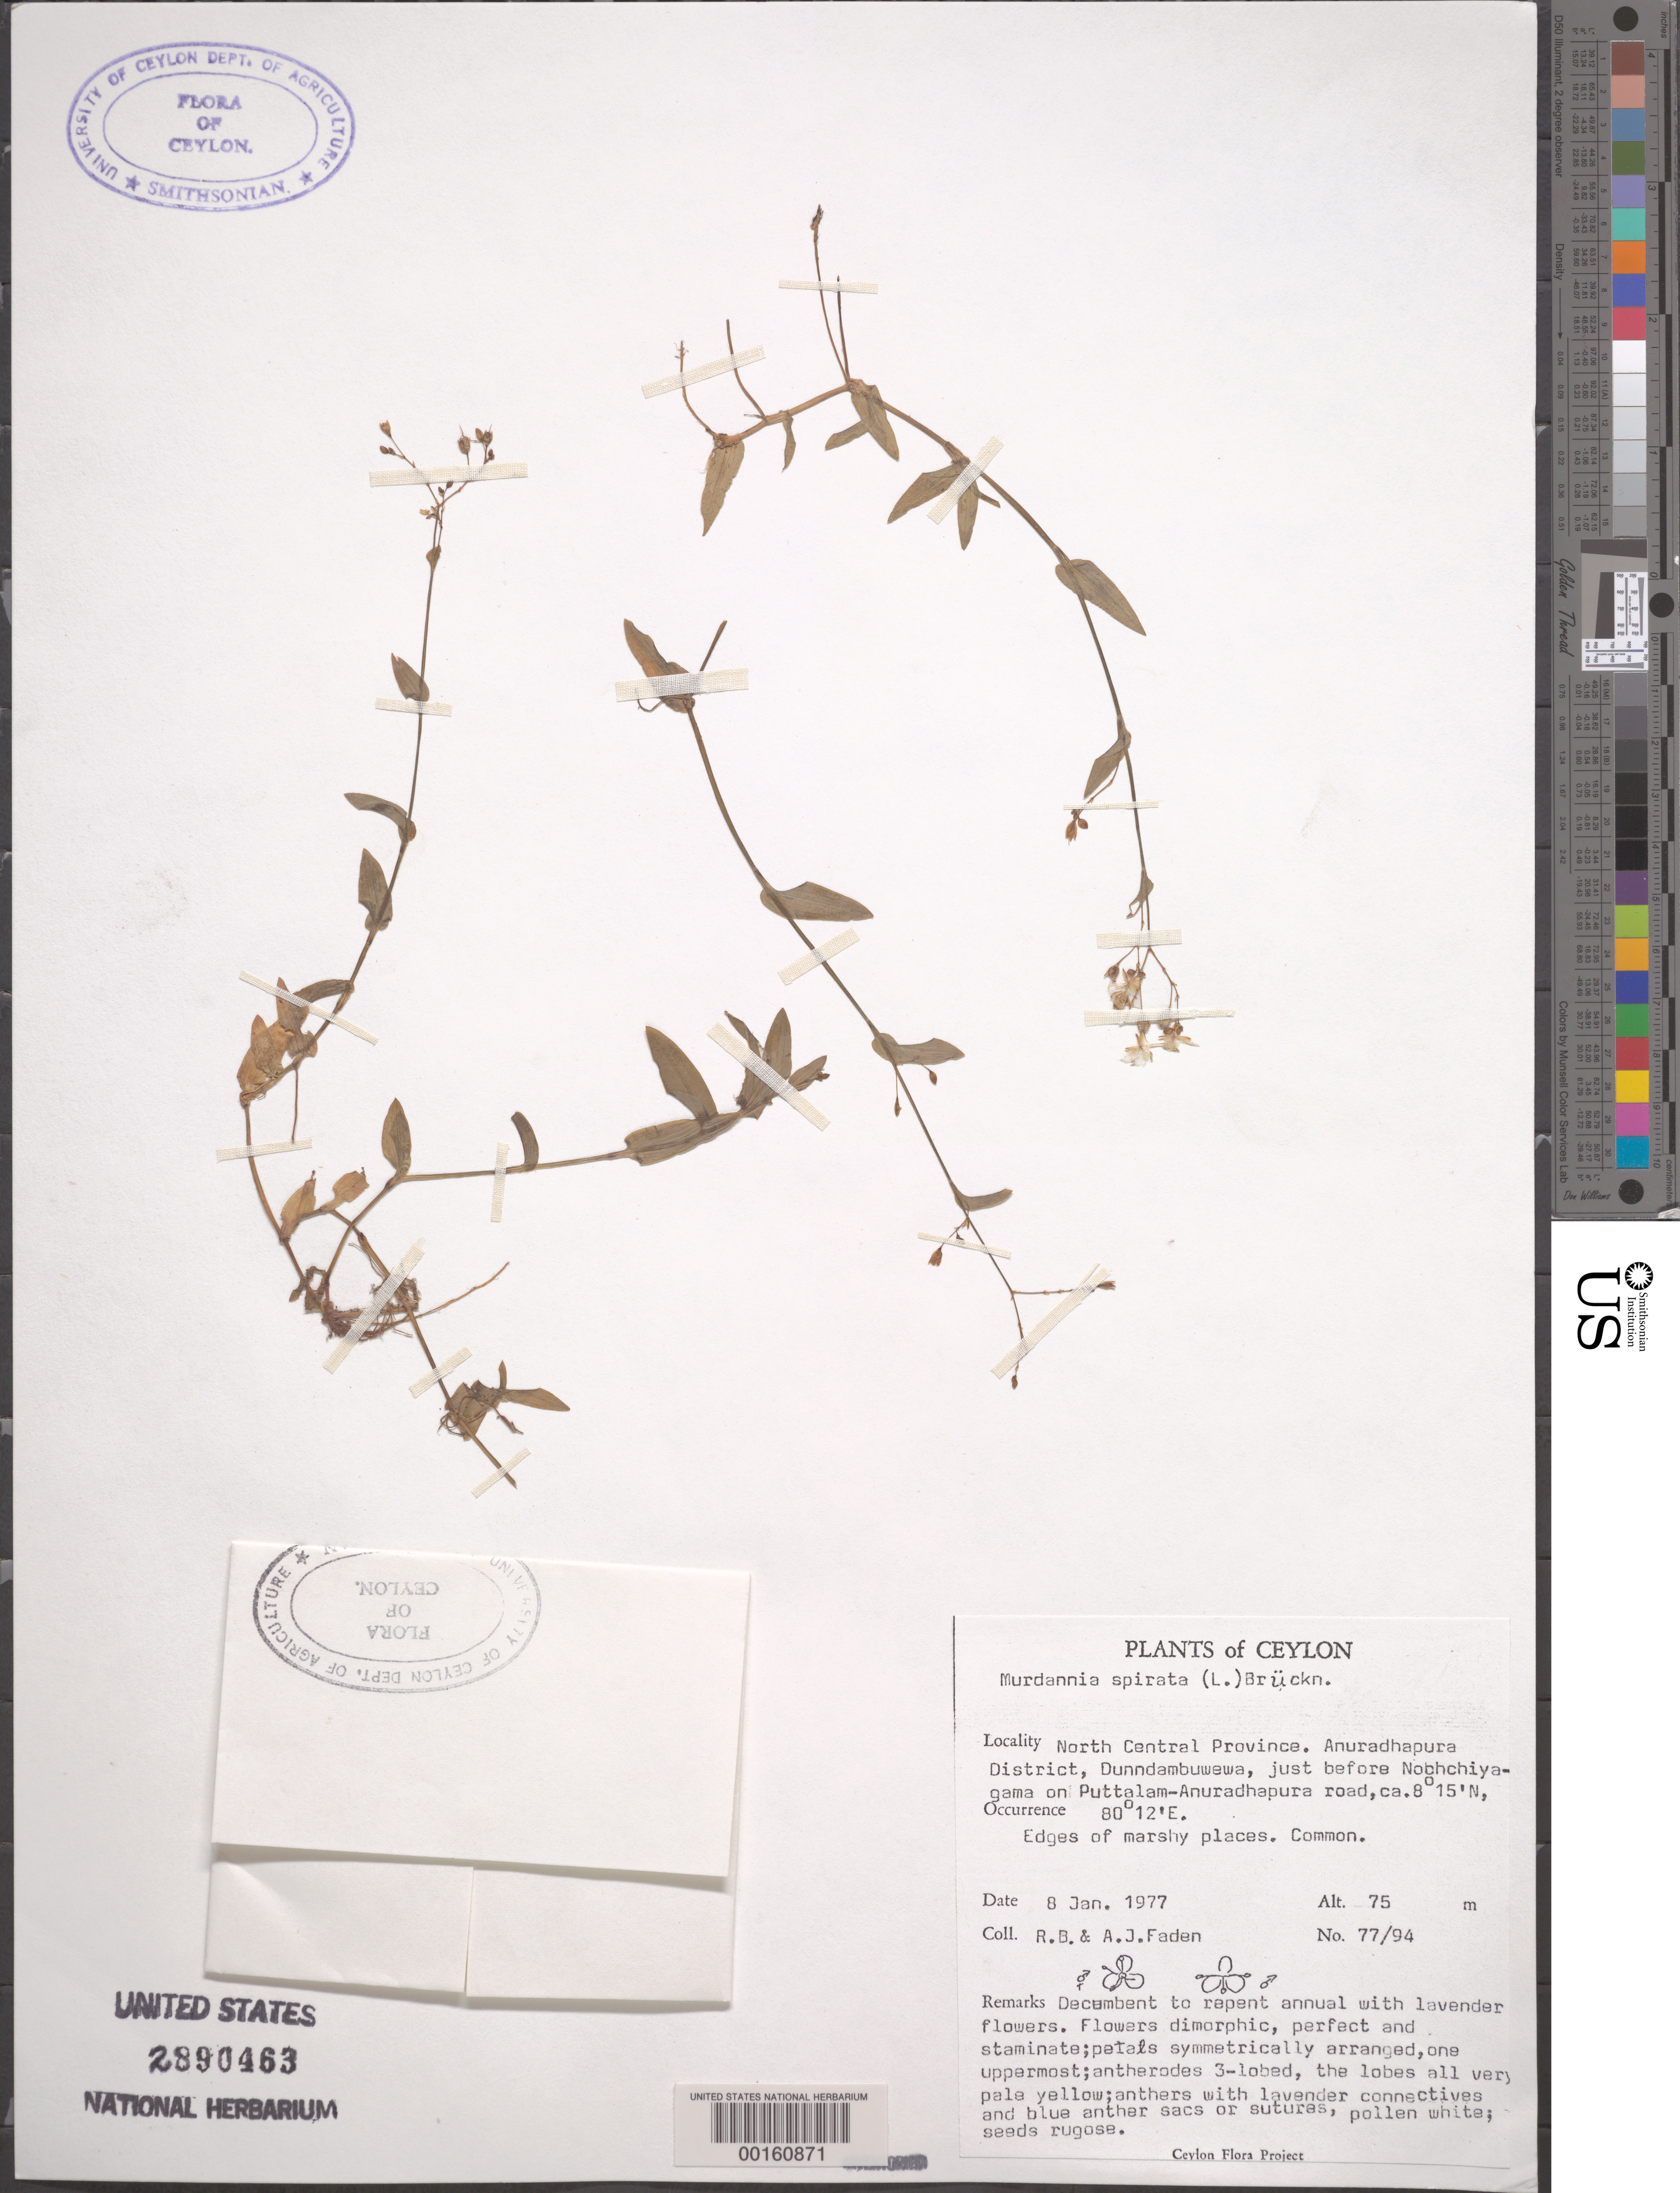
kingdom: Plantae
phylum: Tracheophyta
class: Liliopsida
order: Commelinales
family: Commelinaceae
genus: Murdannia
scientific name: Murdannia spirata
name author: (L.) G. Brückn.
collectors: R. B. Faden & A. J. Faden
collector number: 77/94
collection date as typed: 08 Jan 1977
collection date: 1977-01-08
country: Sri Lanka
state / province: North Central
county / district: Anuradhapura Dist.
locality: Dunndambuwewa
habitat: Edge of marshy areas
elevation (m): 75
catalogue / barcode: US 2890463